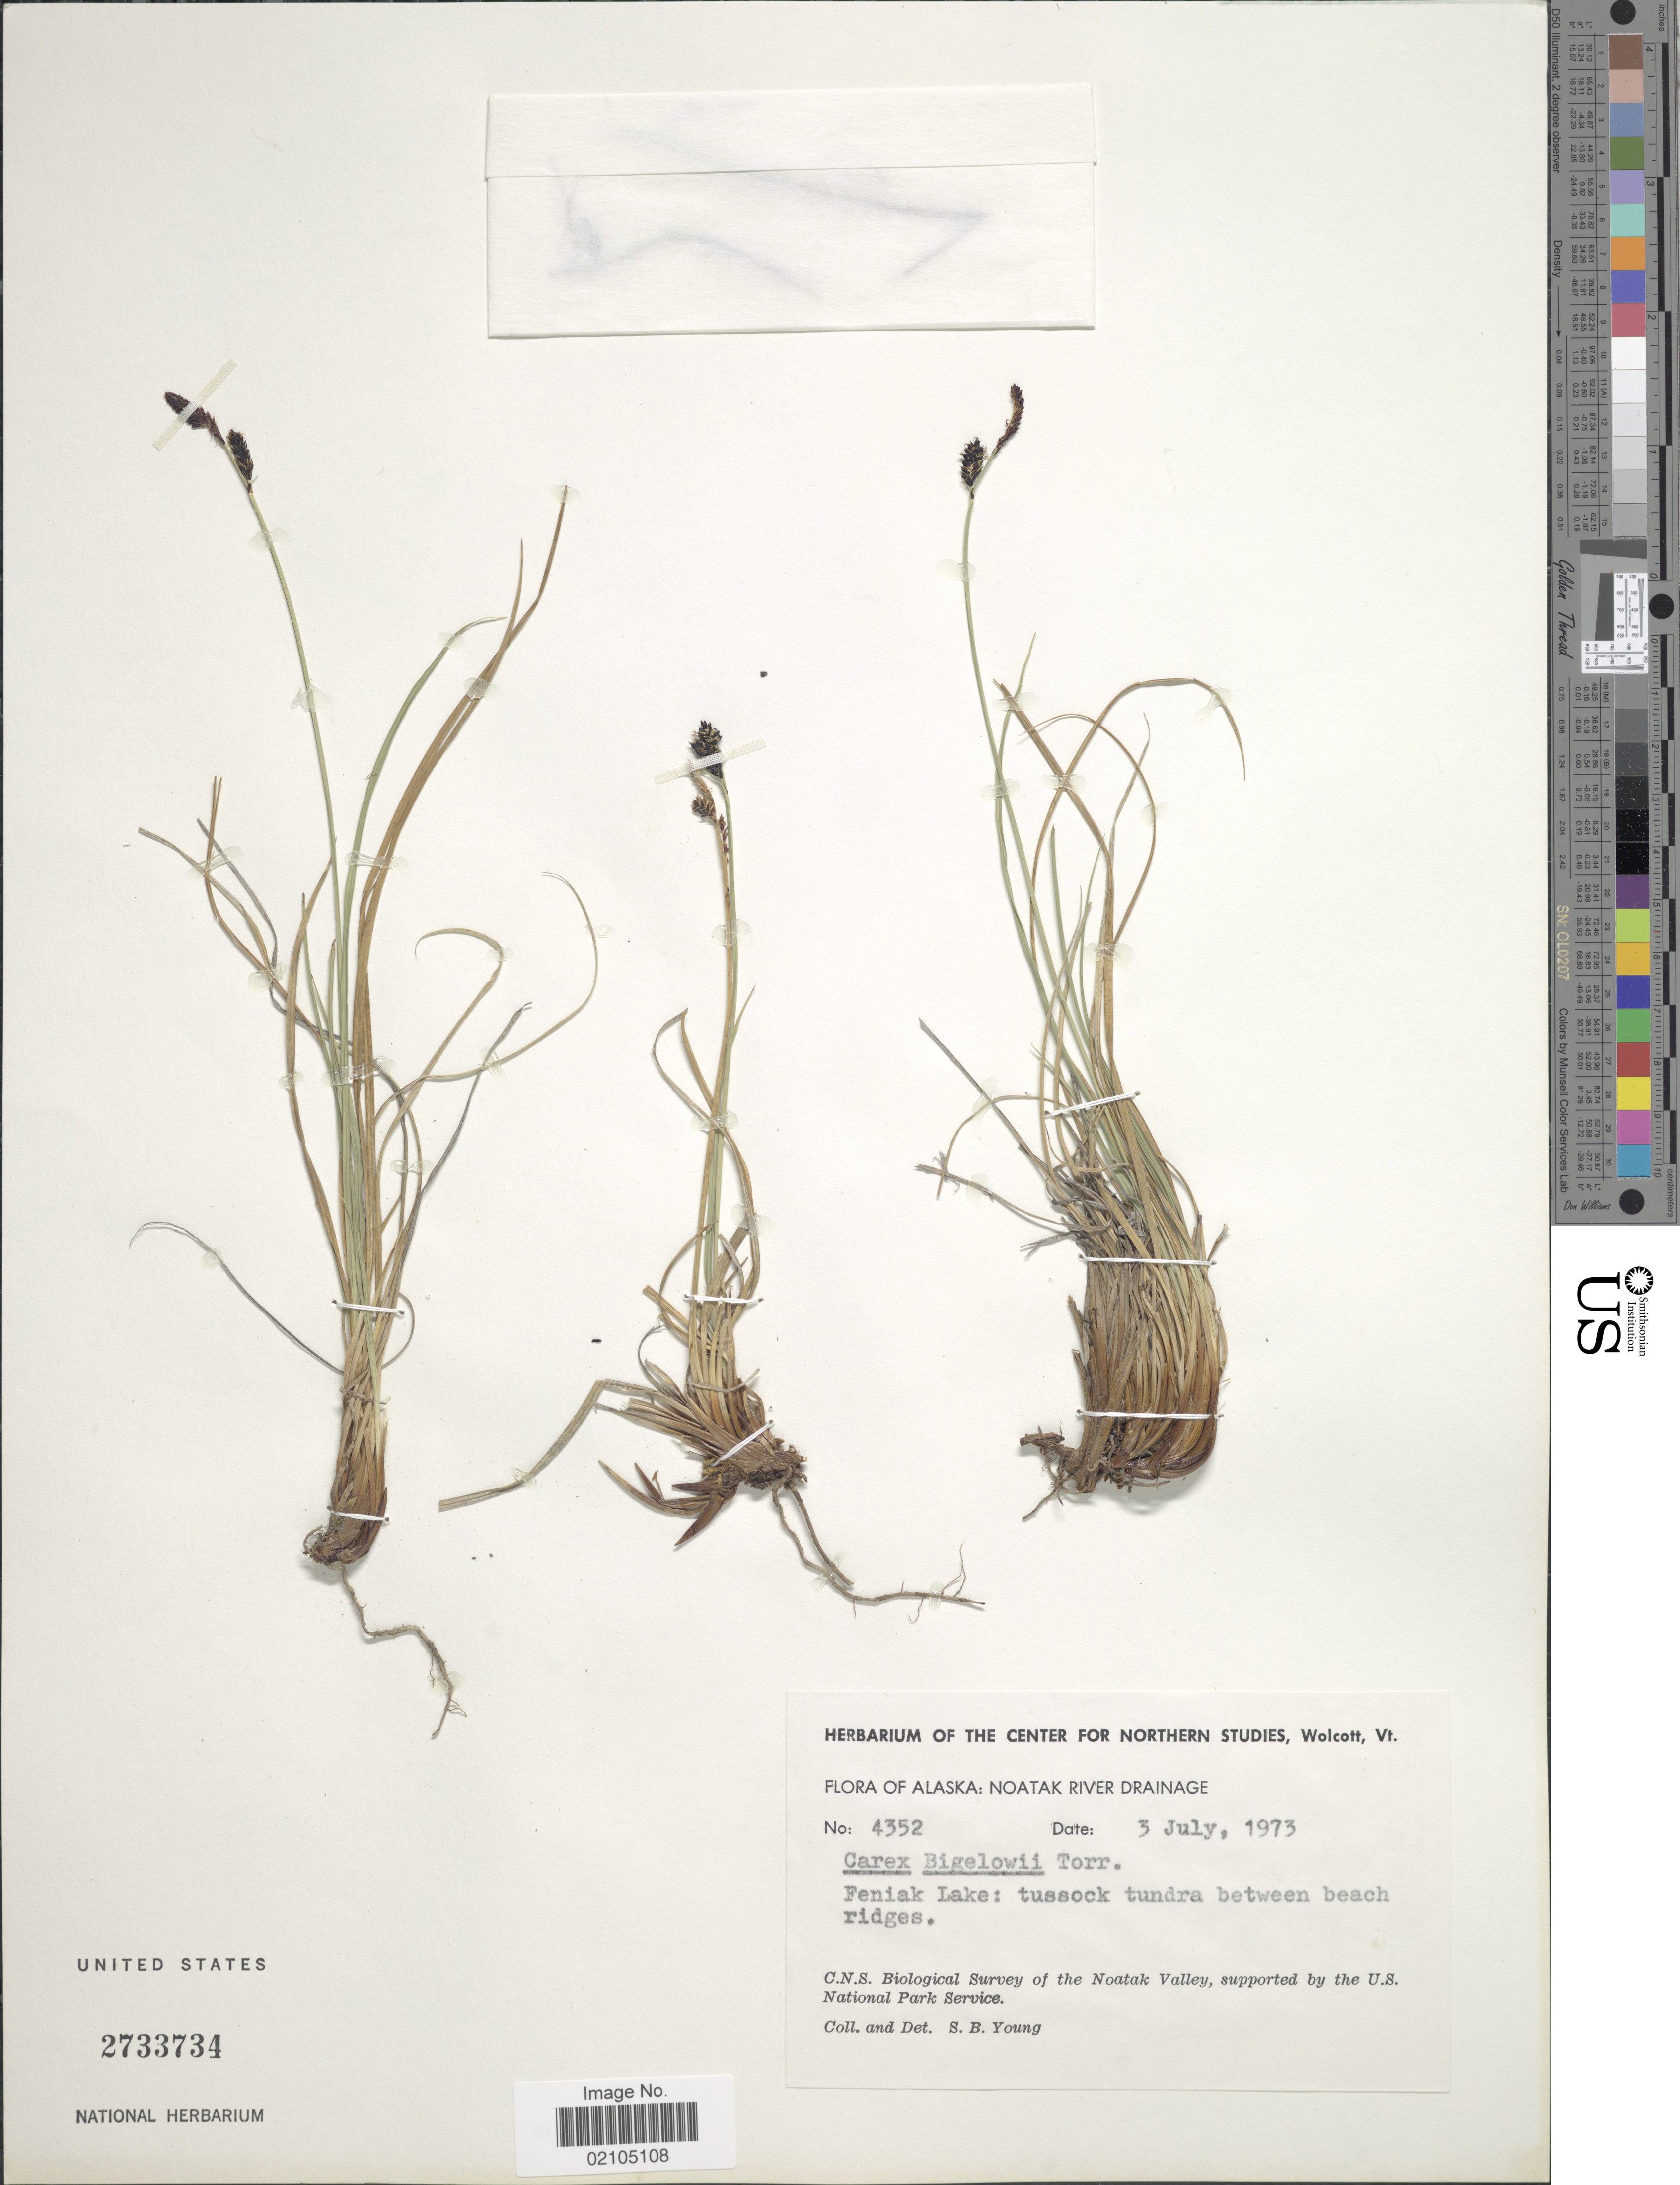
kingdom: Plantae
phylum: Tracheophyta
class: Liliopsida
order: Poales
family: Cyperaceae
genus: Carex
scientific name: Carex bigelowii subsp. lugens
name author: (Holm) T.V. Egorova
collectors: S. Young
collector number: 4352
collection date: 1973-07-03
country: United States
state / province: Alaska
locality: Noatak River Drainage. Feniak Lake: tussock tundra between beach ridges. Noatak Valley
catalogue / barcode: US 2733734